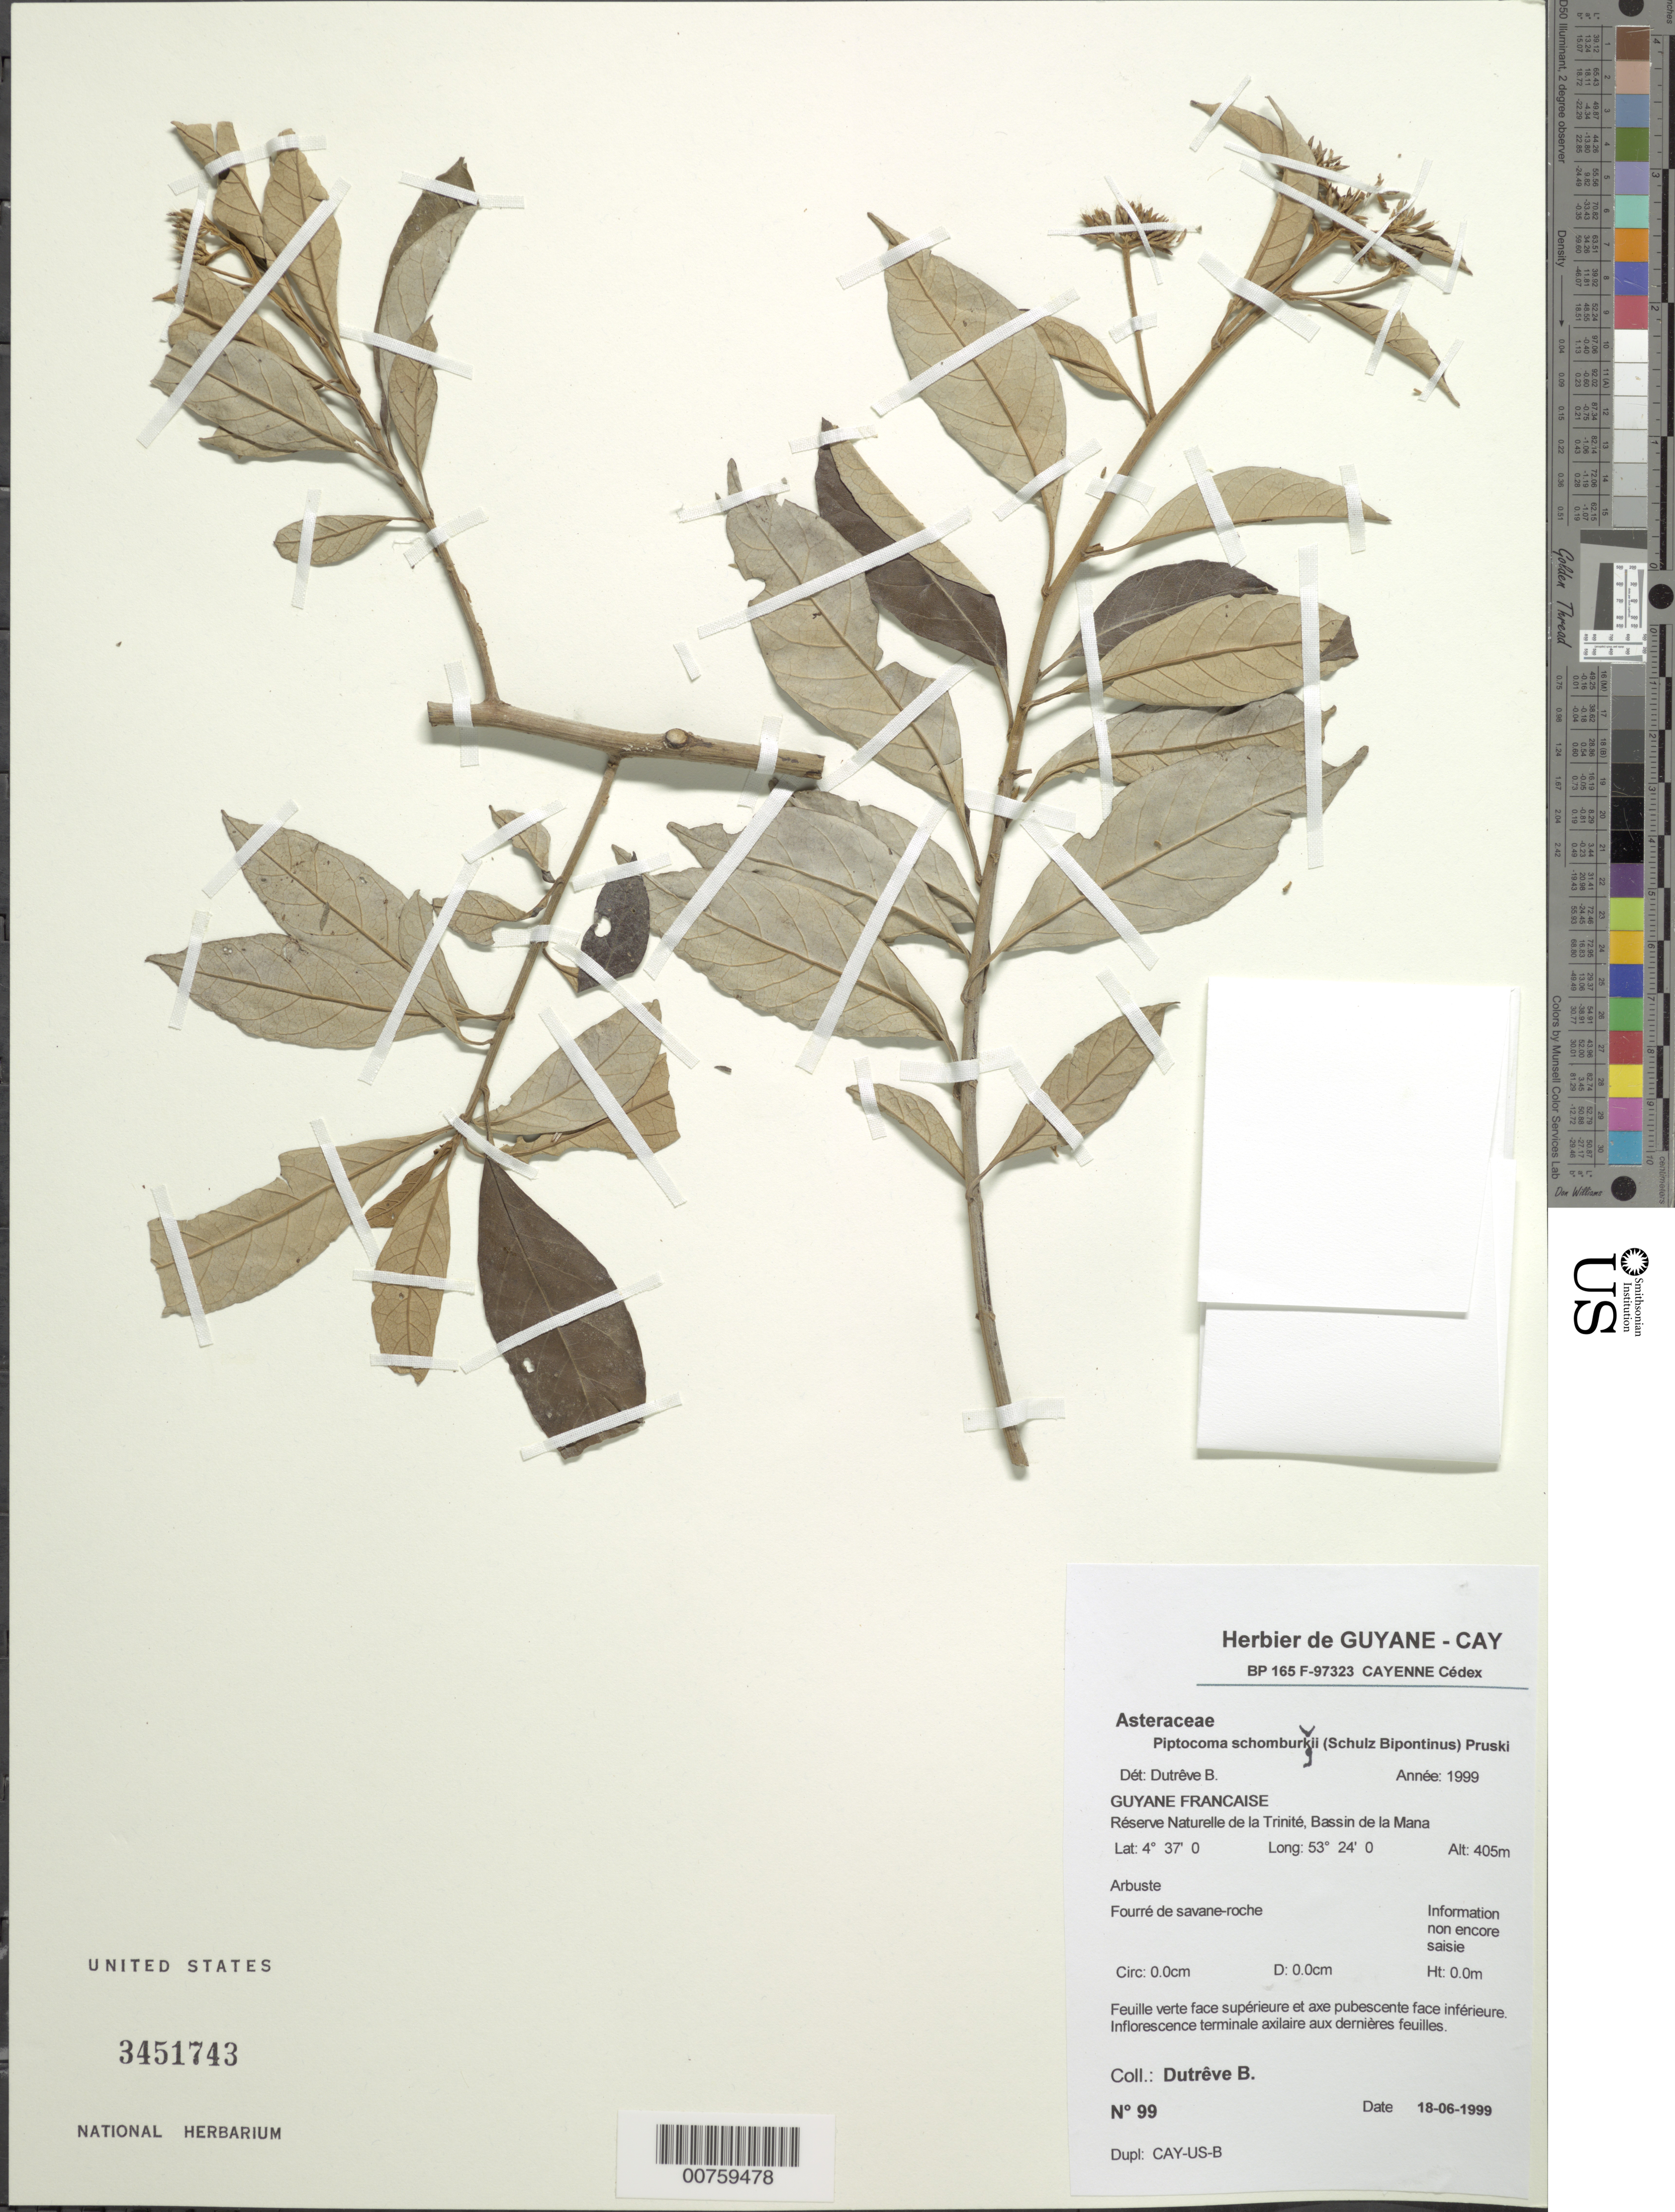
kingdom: Plantae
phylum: Tracheophyta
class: Magnoliopsida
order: Asterales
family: Asteraceae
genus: Piptocoma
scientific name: Piptocoma schomburgkii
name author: (Sch. Bip.) Pruski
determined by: Dutrêve, B.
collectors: B. Dutrêve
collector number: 99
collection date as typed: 18-Jun-99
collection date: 1999-06-18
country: French Guiana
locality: Reserve Naturelle de la Trinité, Bassin de la Mana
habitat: Fourée de savane-roche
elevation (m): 400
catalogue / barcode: US 3451743